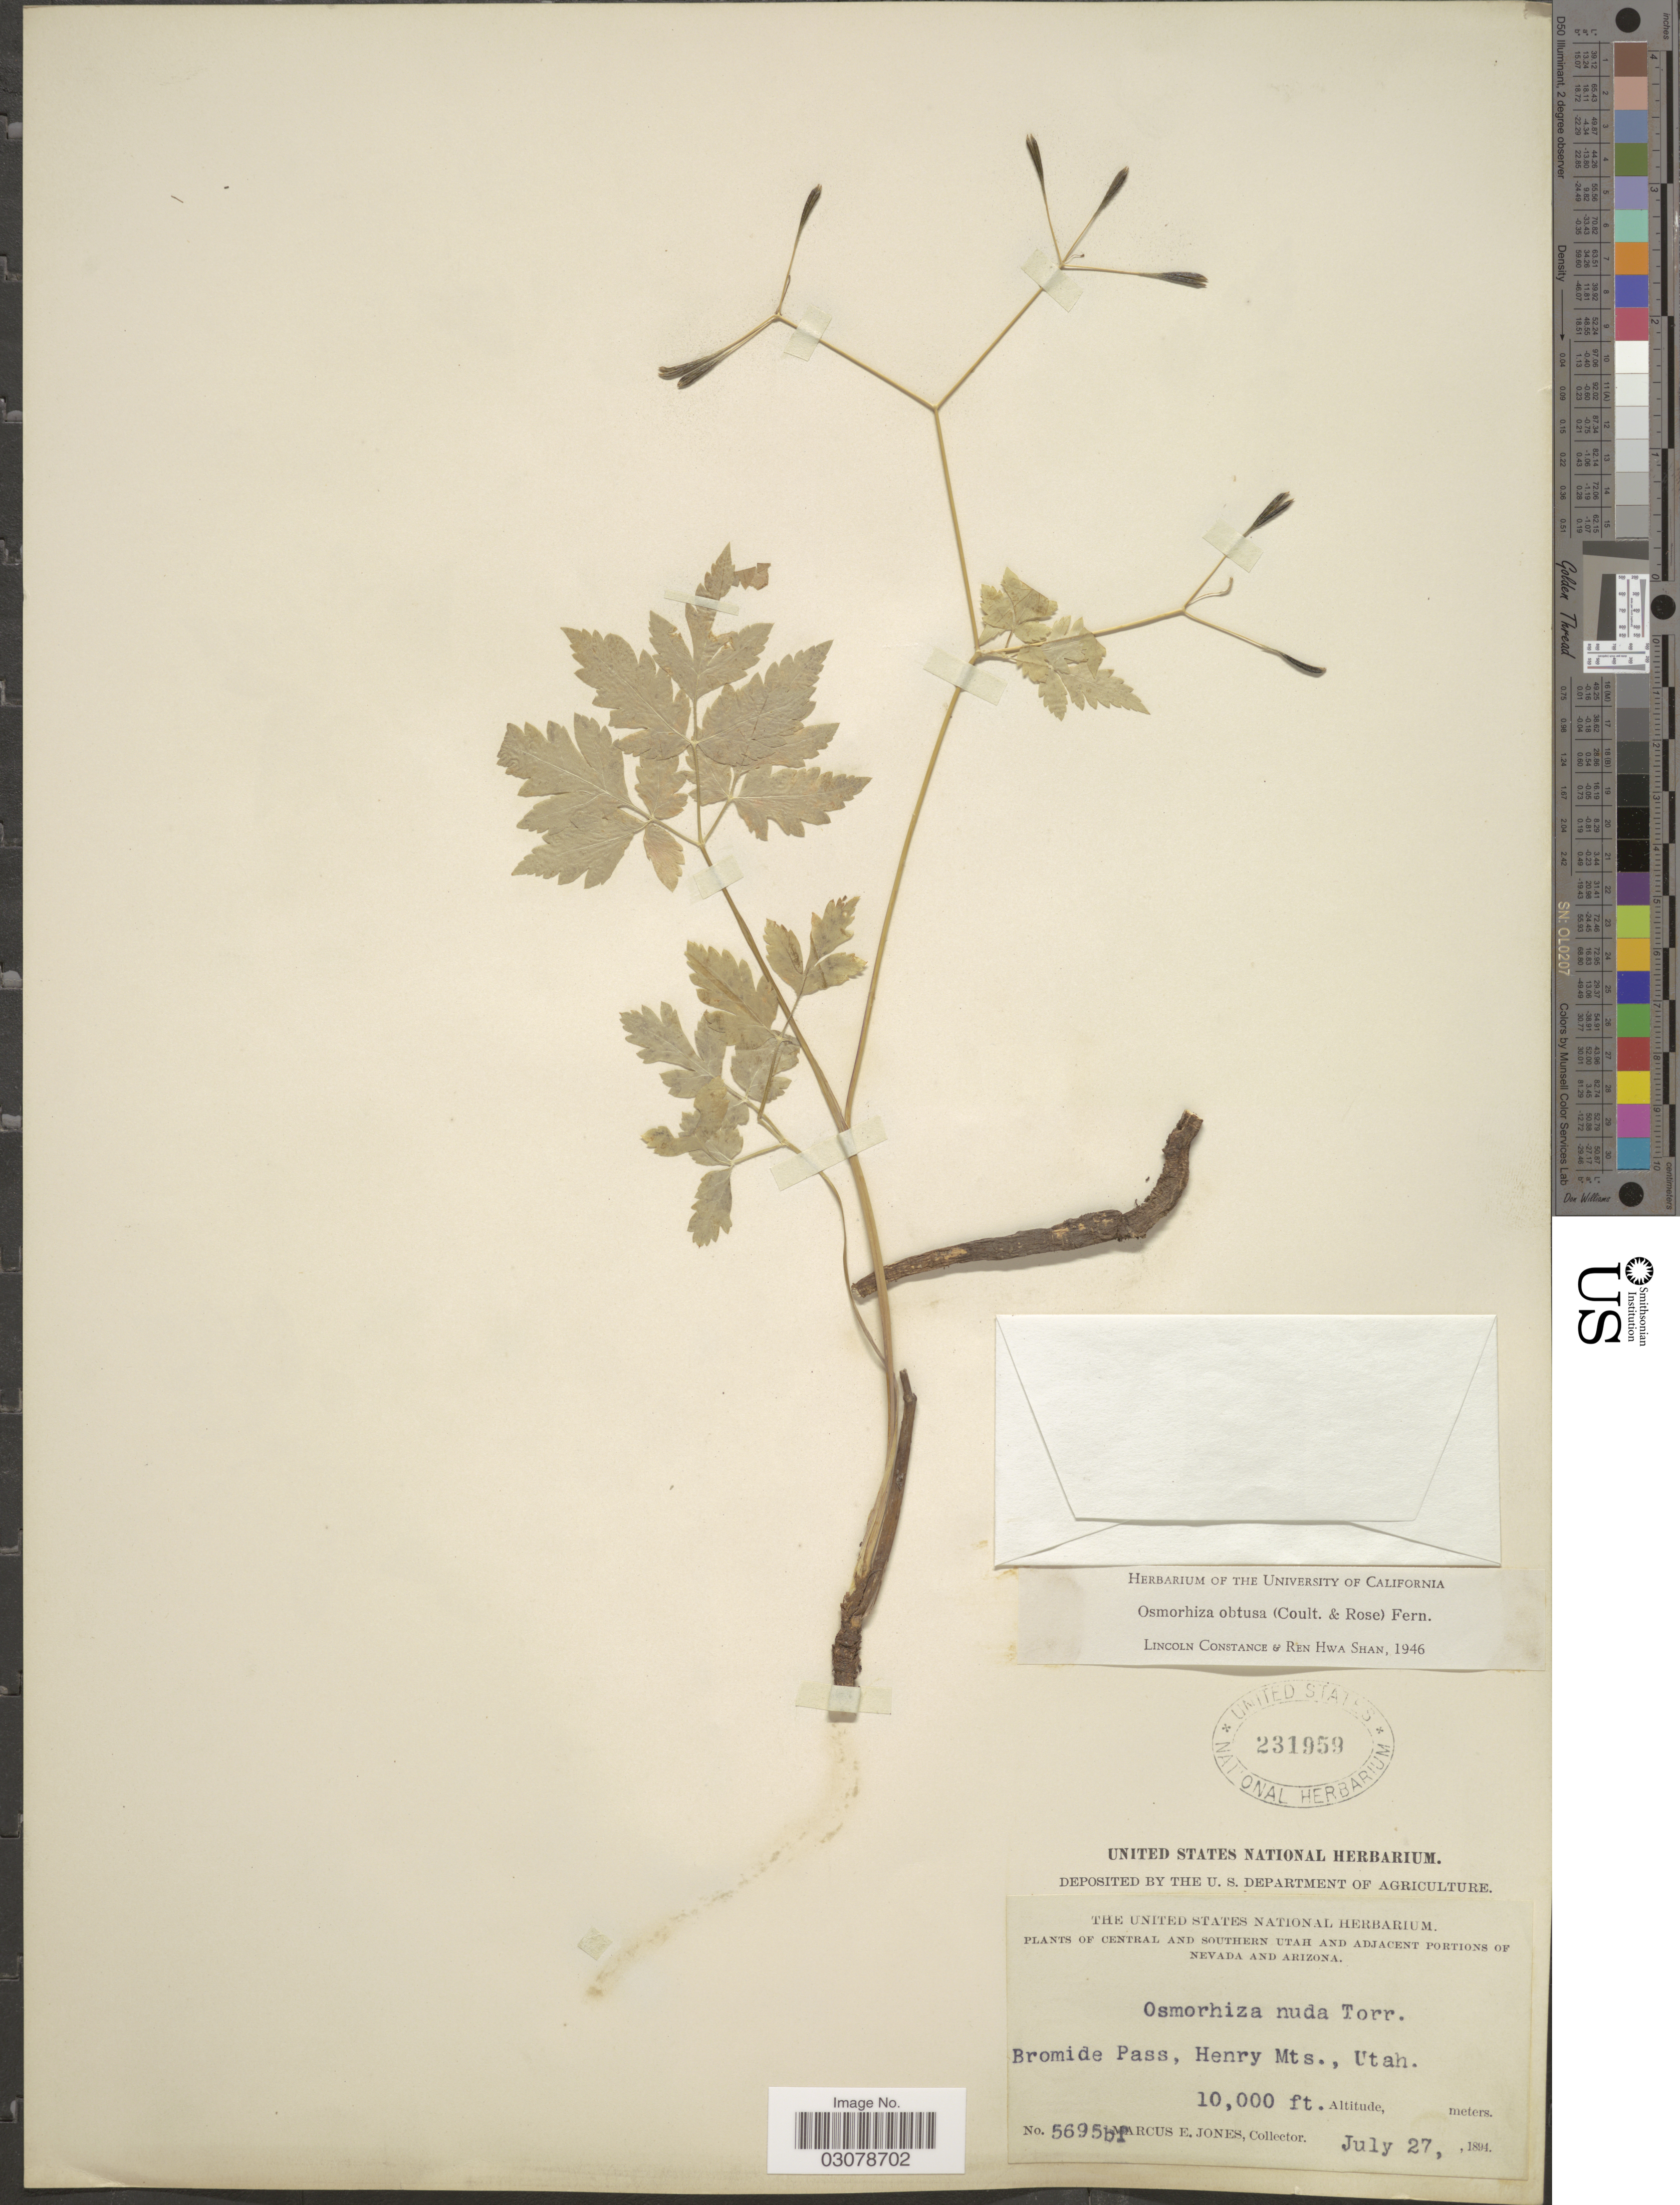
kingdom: Plantae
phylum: Tracheophyta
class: Magnoliopsida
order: Apiales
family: Apiaceae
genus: Osmorhiza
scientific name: Osmorhiza obtusa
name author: (J.M. Coult. & Rose) Fernald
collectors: M. E. Jones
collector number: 5695b1*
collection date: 1894-07-27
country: United States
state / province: Utah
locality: Central and Southern Utah, Bromide Pass, Henry Mts., Utah.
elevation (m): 3048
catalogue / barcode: US 231959